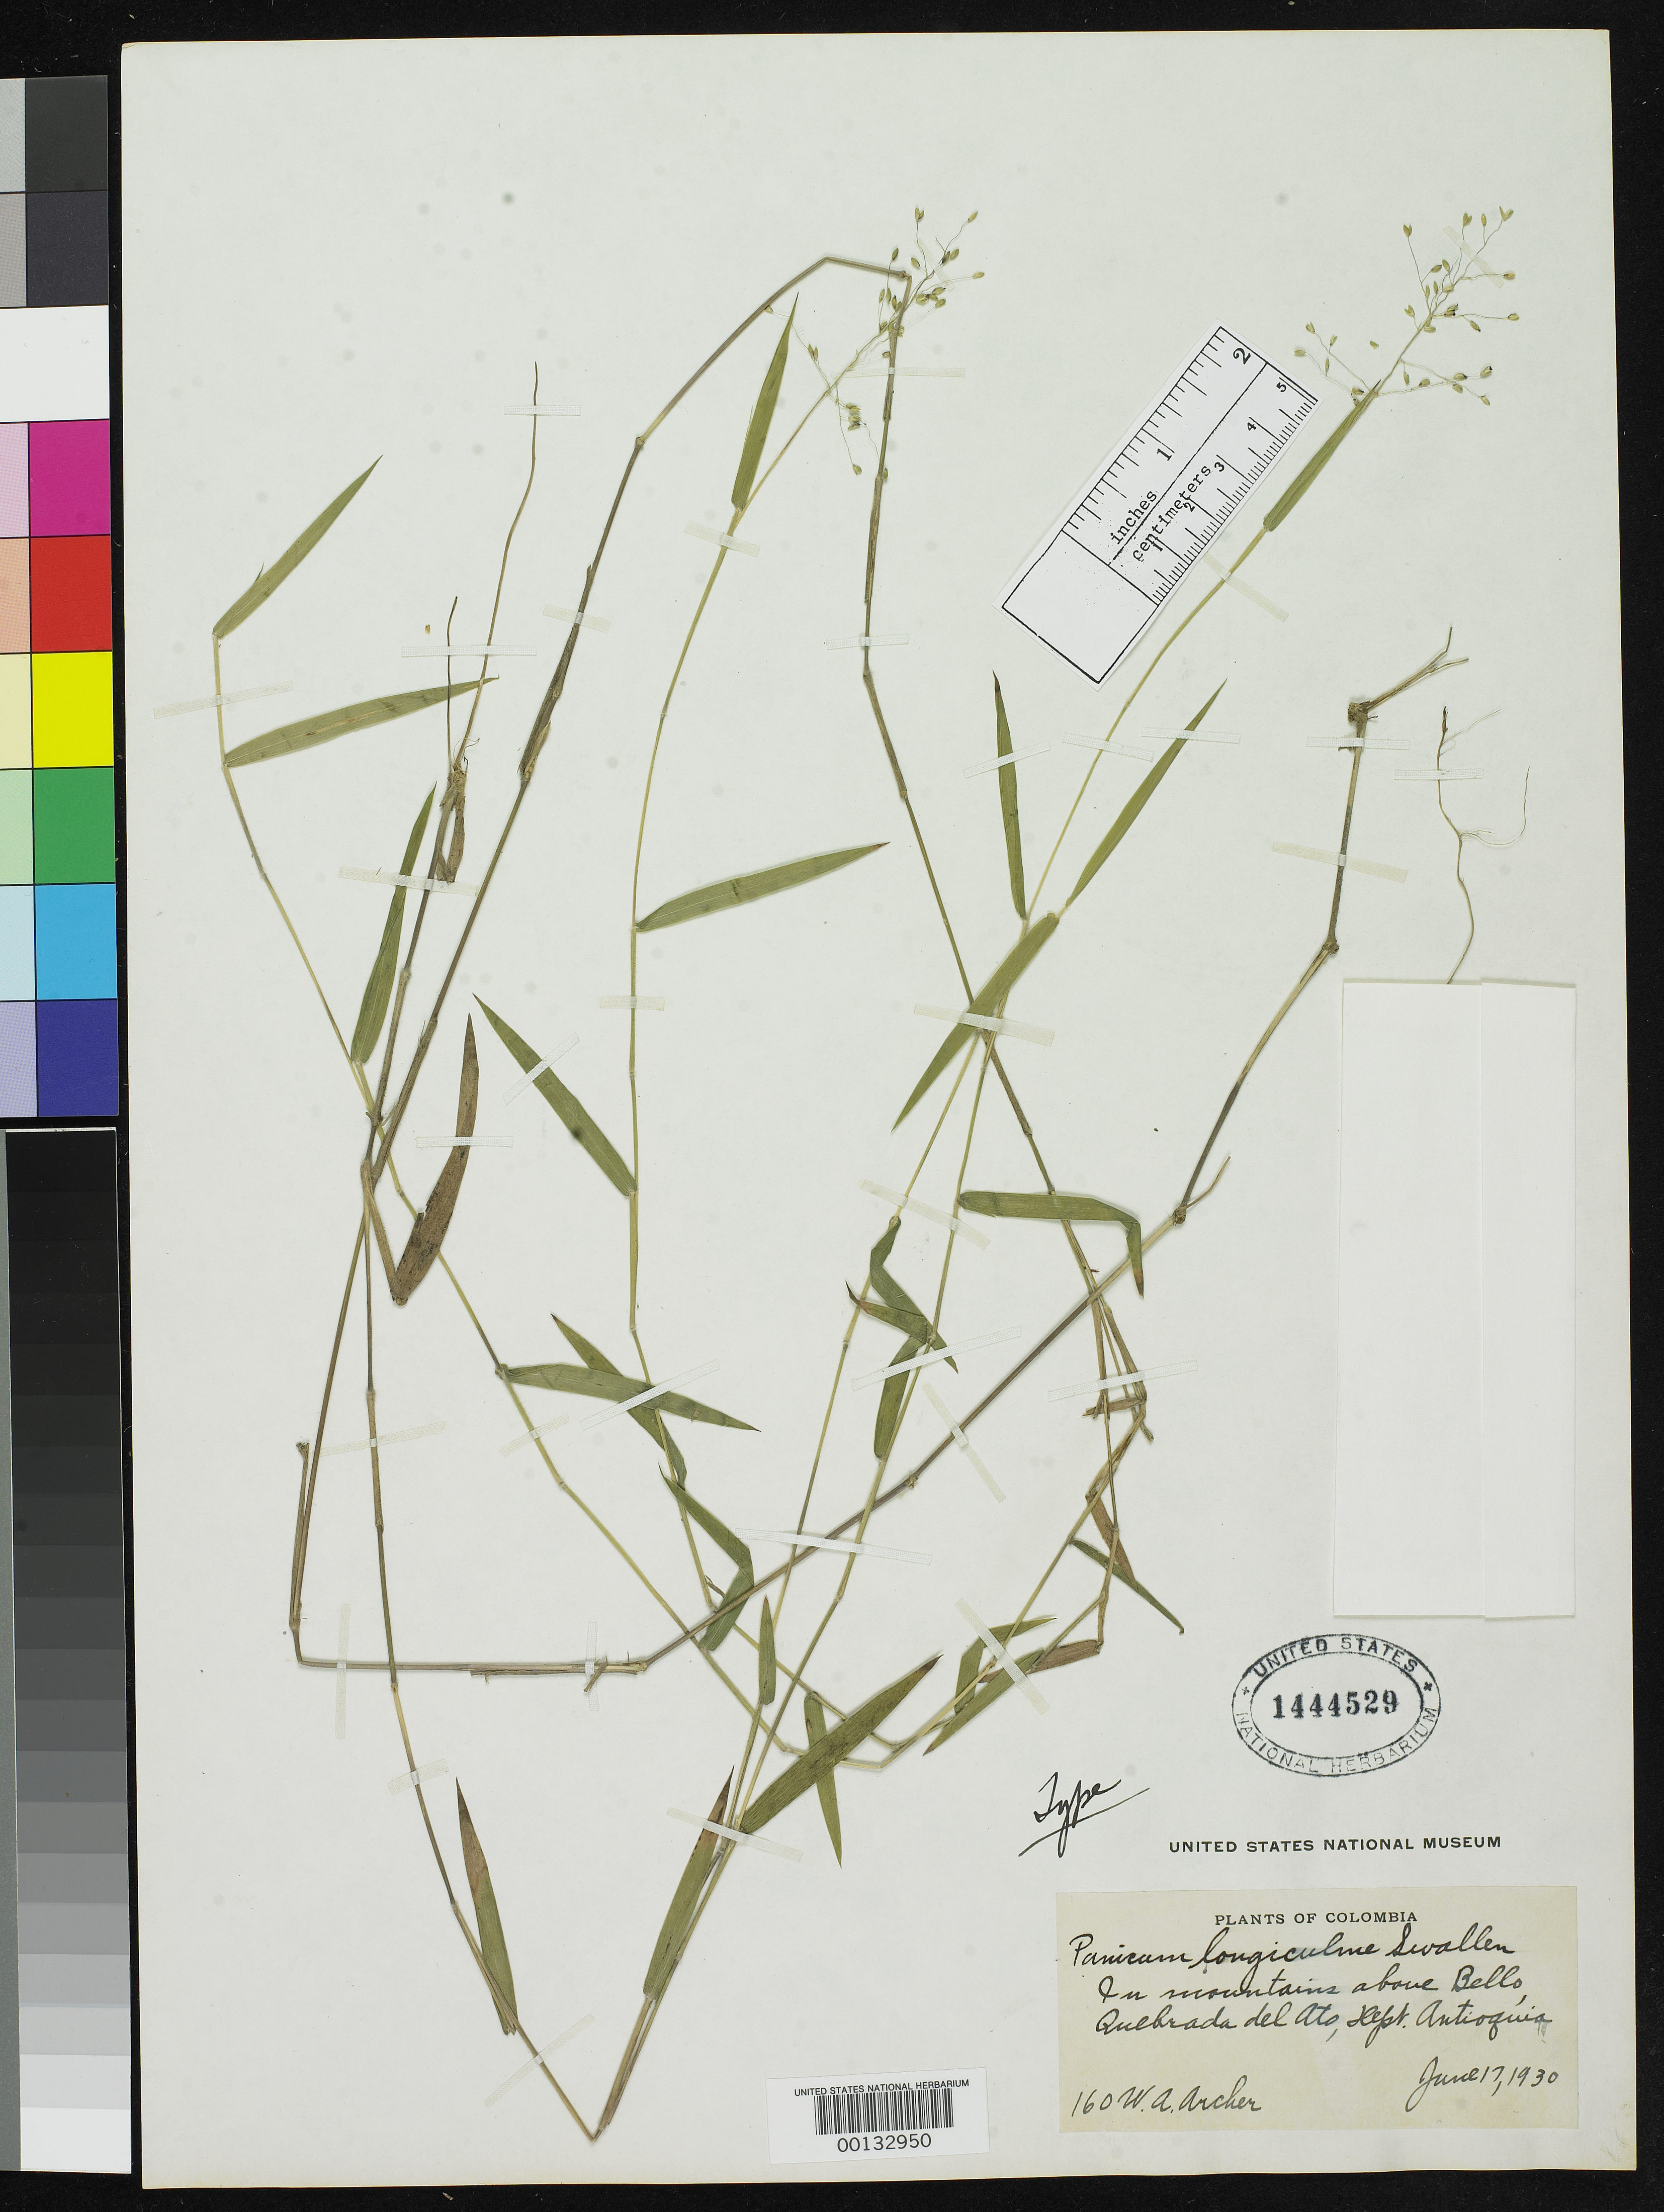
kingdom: Plantae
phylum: Tracheophyta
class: Liliopsida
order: Poales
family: Poaceae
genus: Panicum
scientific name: Panicum longiculme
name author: Swallen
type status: Holotype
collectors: W. A. Archer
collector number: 160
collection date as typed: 17 Jun 1930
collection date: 1930-06-17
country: Colombia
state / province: Antioquia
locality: Mountains above Bello, Quebrada del Ato.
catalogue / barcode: US 1444529